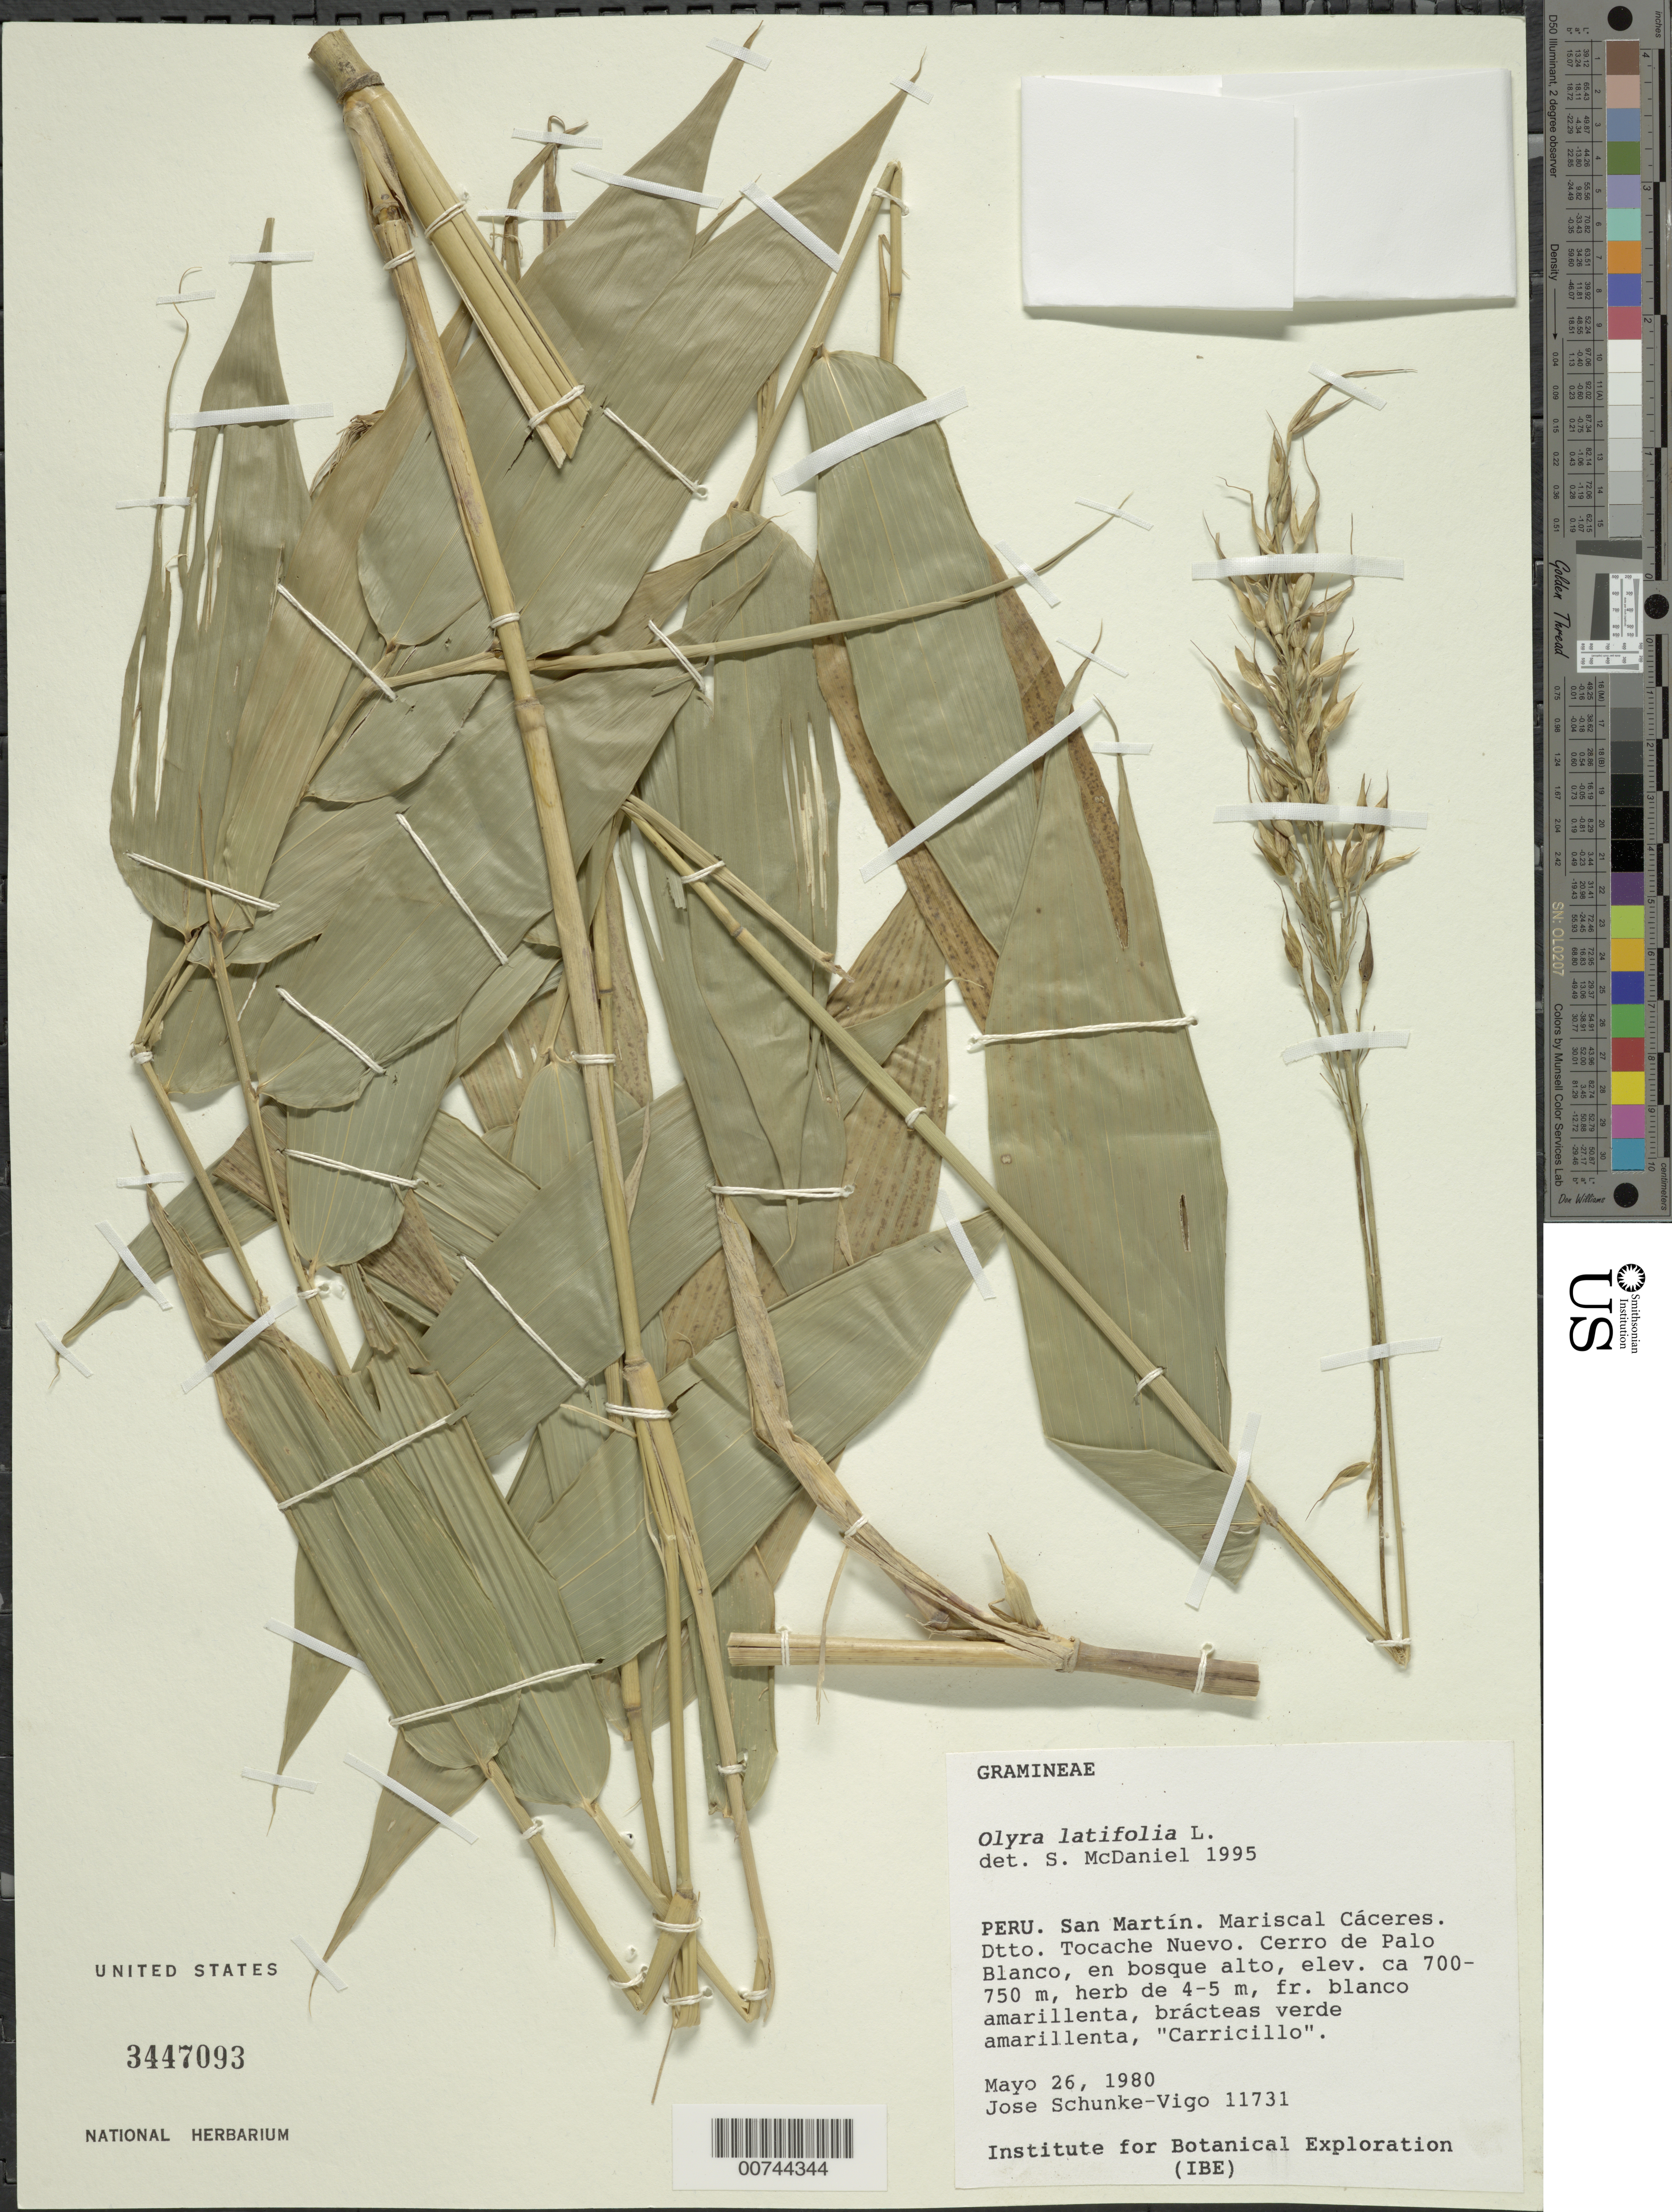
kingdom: Plantae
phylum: Tracheophyta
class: Liliopsida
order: Poales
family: Poaceae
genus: Olyra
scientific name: Olyra latifolia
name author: L.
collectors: J. Schunke Vigo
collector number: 11731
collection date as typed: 26 May 1980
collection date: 1980-05-26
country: Peru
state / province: San Martín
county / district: Mariscal Cáceres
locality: Tocache Nuevo, Cerro de Palo Blanco.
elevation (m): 700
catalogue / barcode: US 3447093